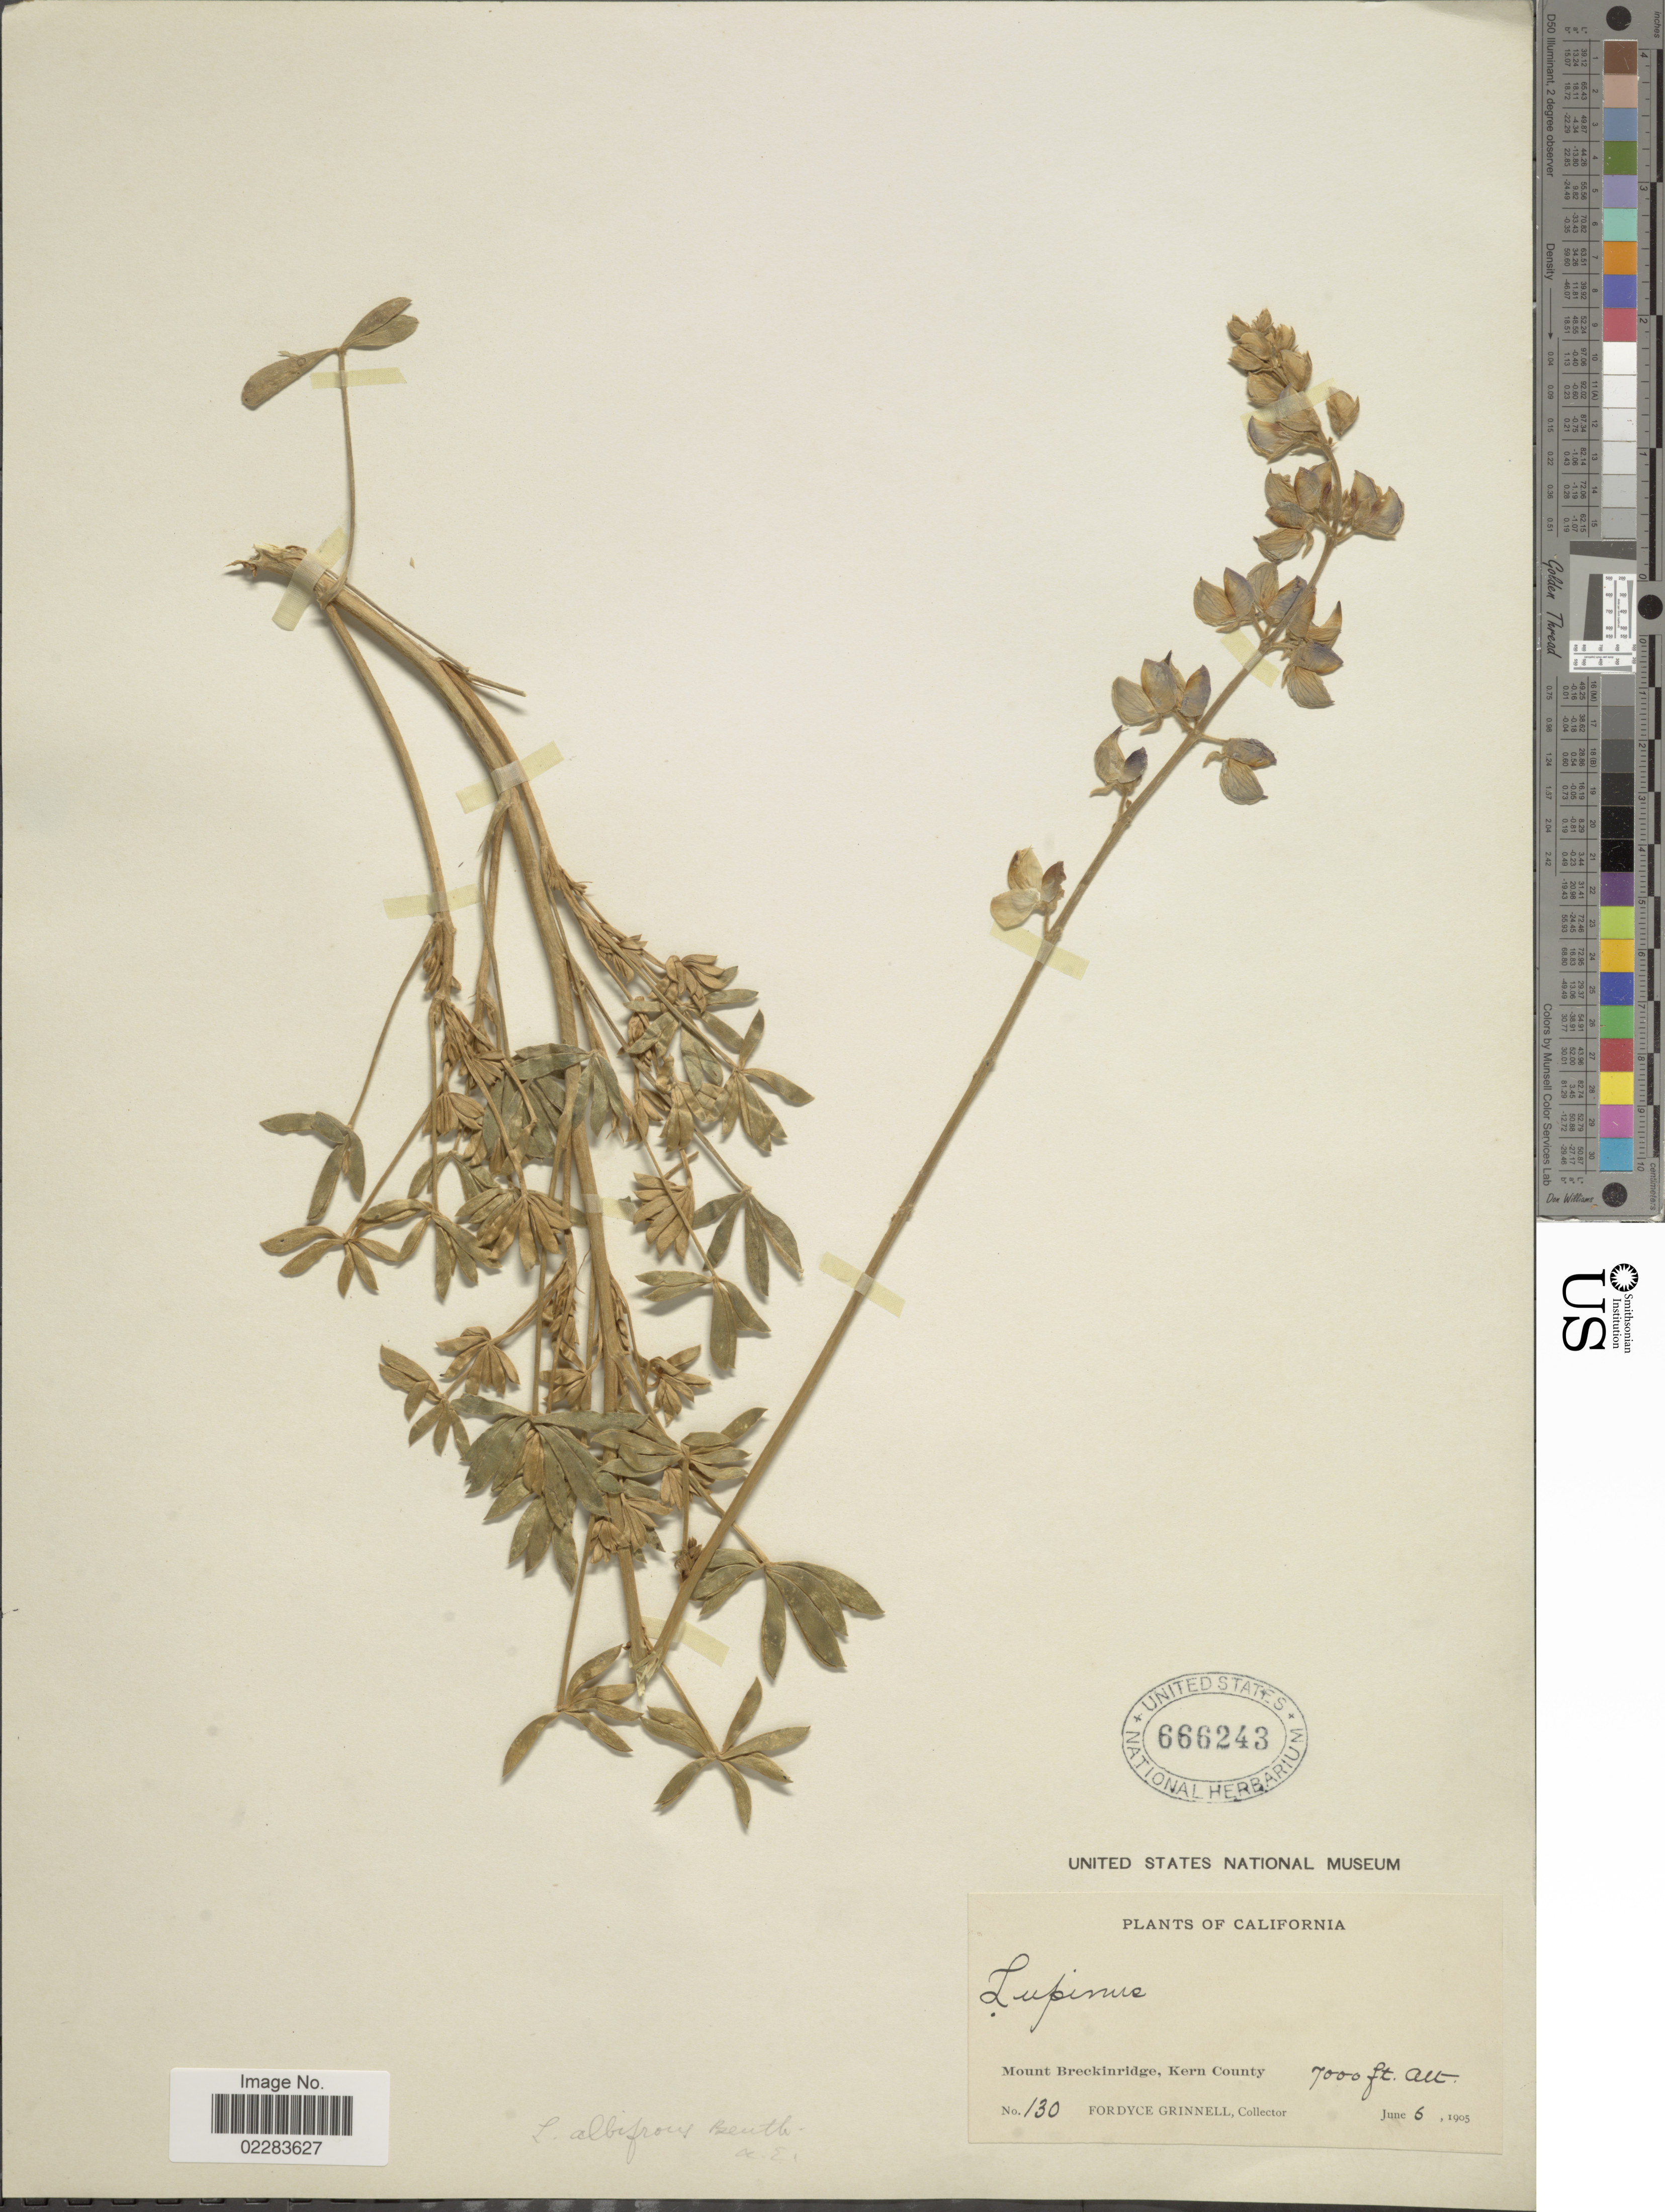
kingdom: Plantae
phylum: Tracheophyta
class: Magnoliopsida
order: Fabales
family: Fabaceae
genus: Lupinus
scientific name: Lupinus albifrons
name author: Benth.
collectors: F. Grinnell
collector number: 130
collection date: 1905-06-06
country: United States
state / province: California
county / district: Kern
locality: Mount Breckinridge, Kern County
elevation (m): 2134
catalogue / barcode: US 666243